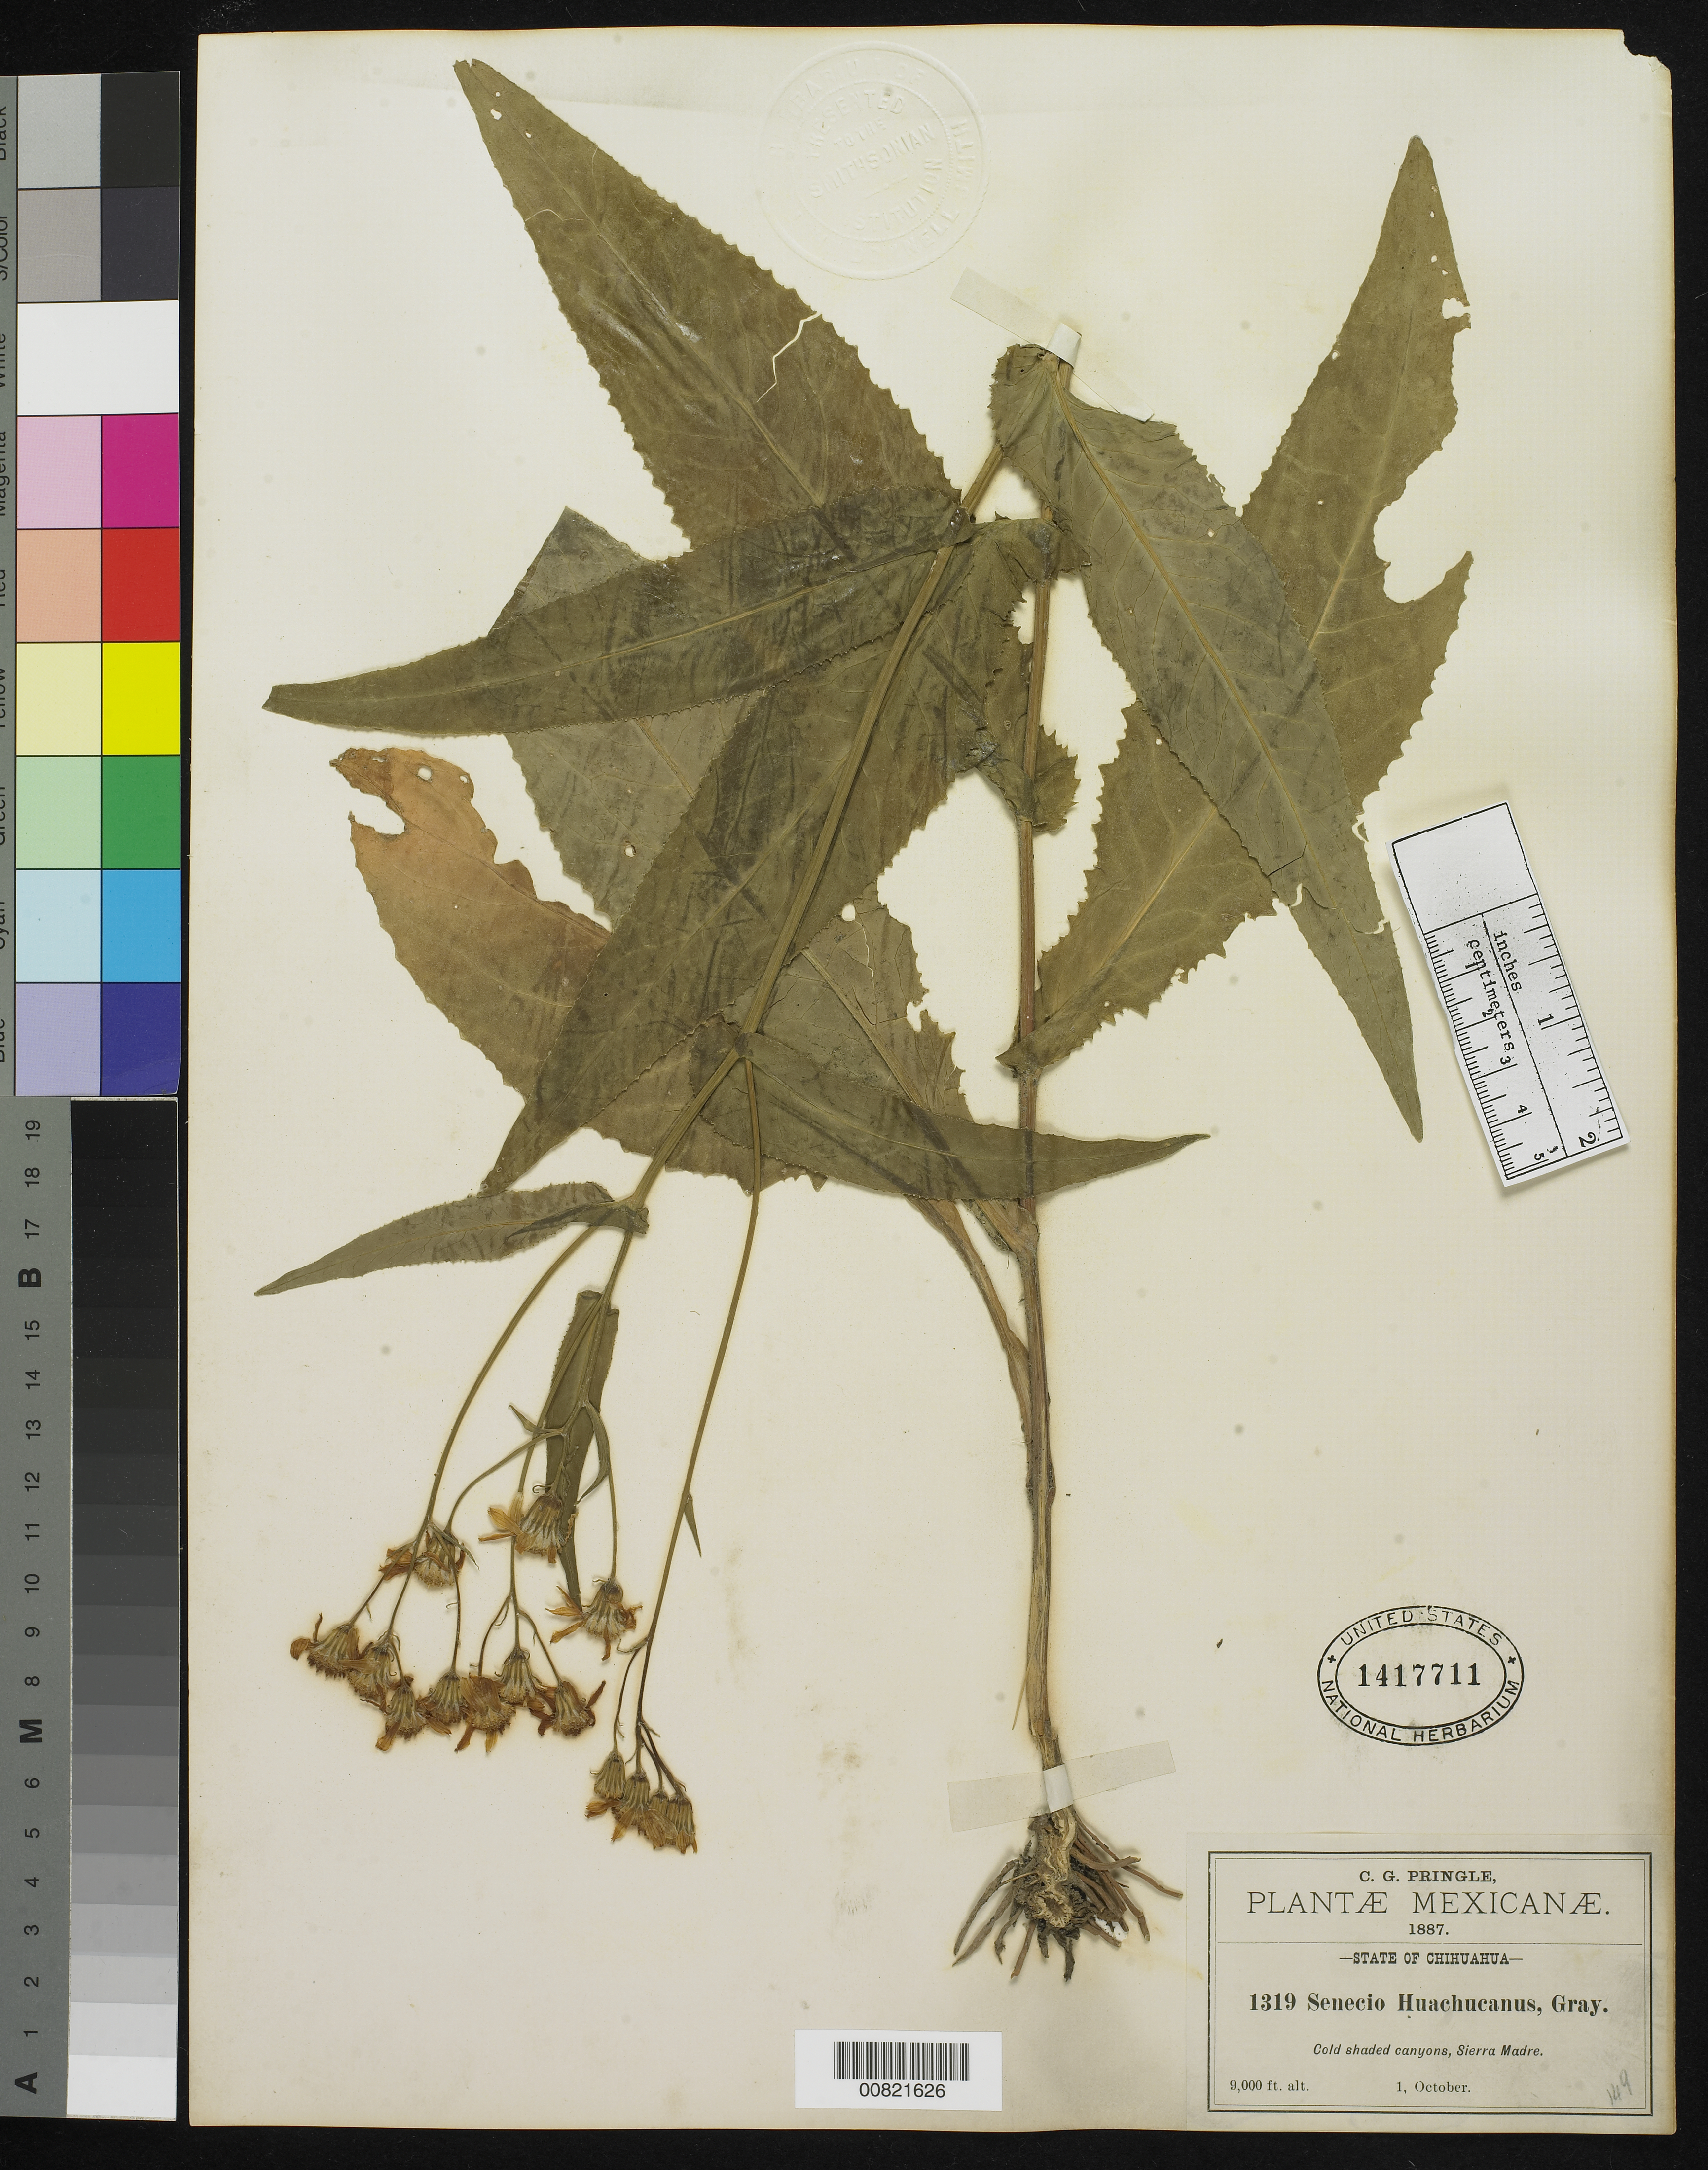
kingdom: Plantae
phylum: Tracheophyta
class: Magnoliopsida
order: Asterales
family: Asteraceae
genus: Senecio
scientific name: Senecio multidentatus var. huachucanus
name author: (Gray) T.M. Barkley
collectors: C. G. Pringle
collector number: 1319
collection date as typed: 01 Oct 1887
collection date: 1887-10-01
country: Mexico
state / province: Chihuahua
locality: Sierra Madre, Chihuahua.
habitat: Cool shaded canyons.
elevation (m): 2743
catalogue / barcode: US 1417711